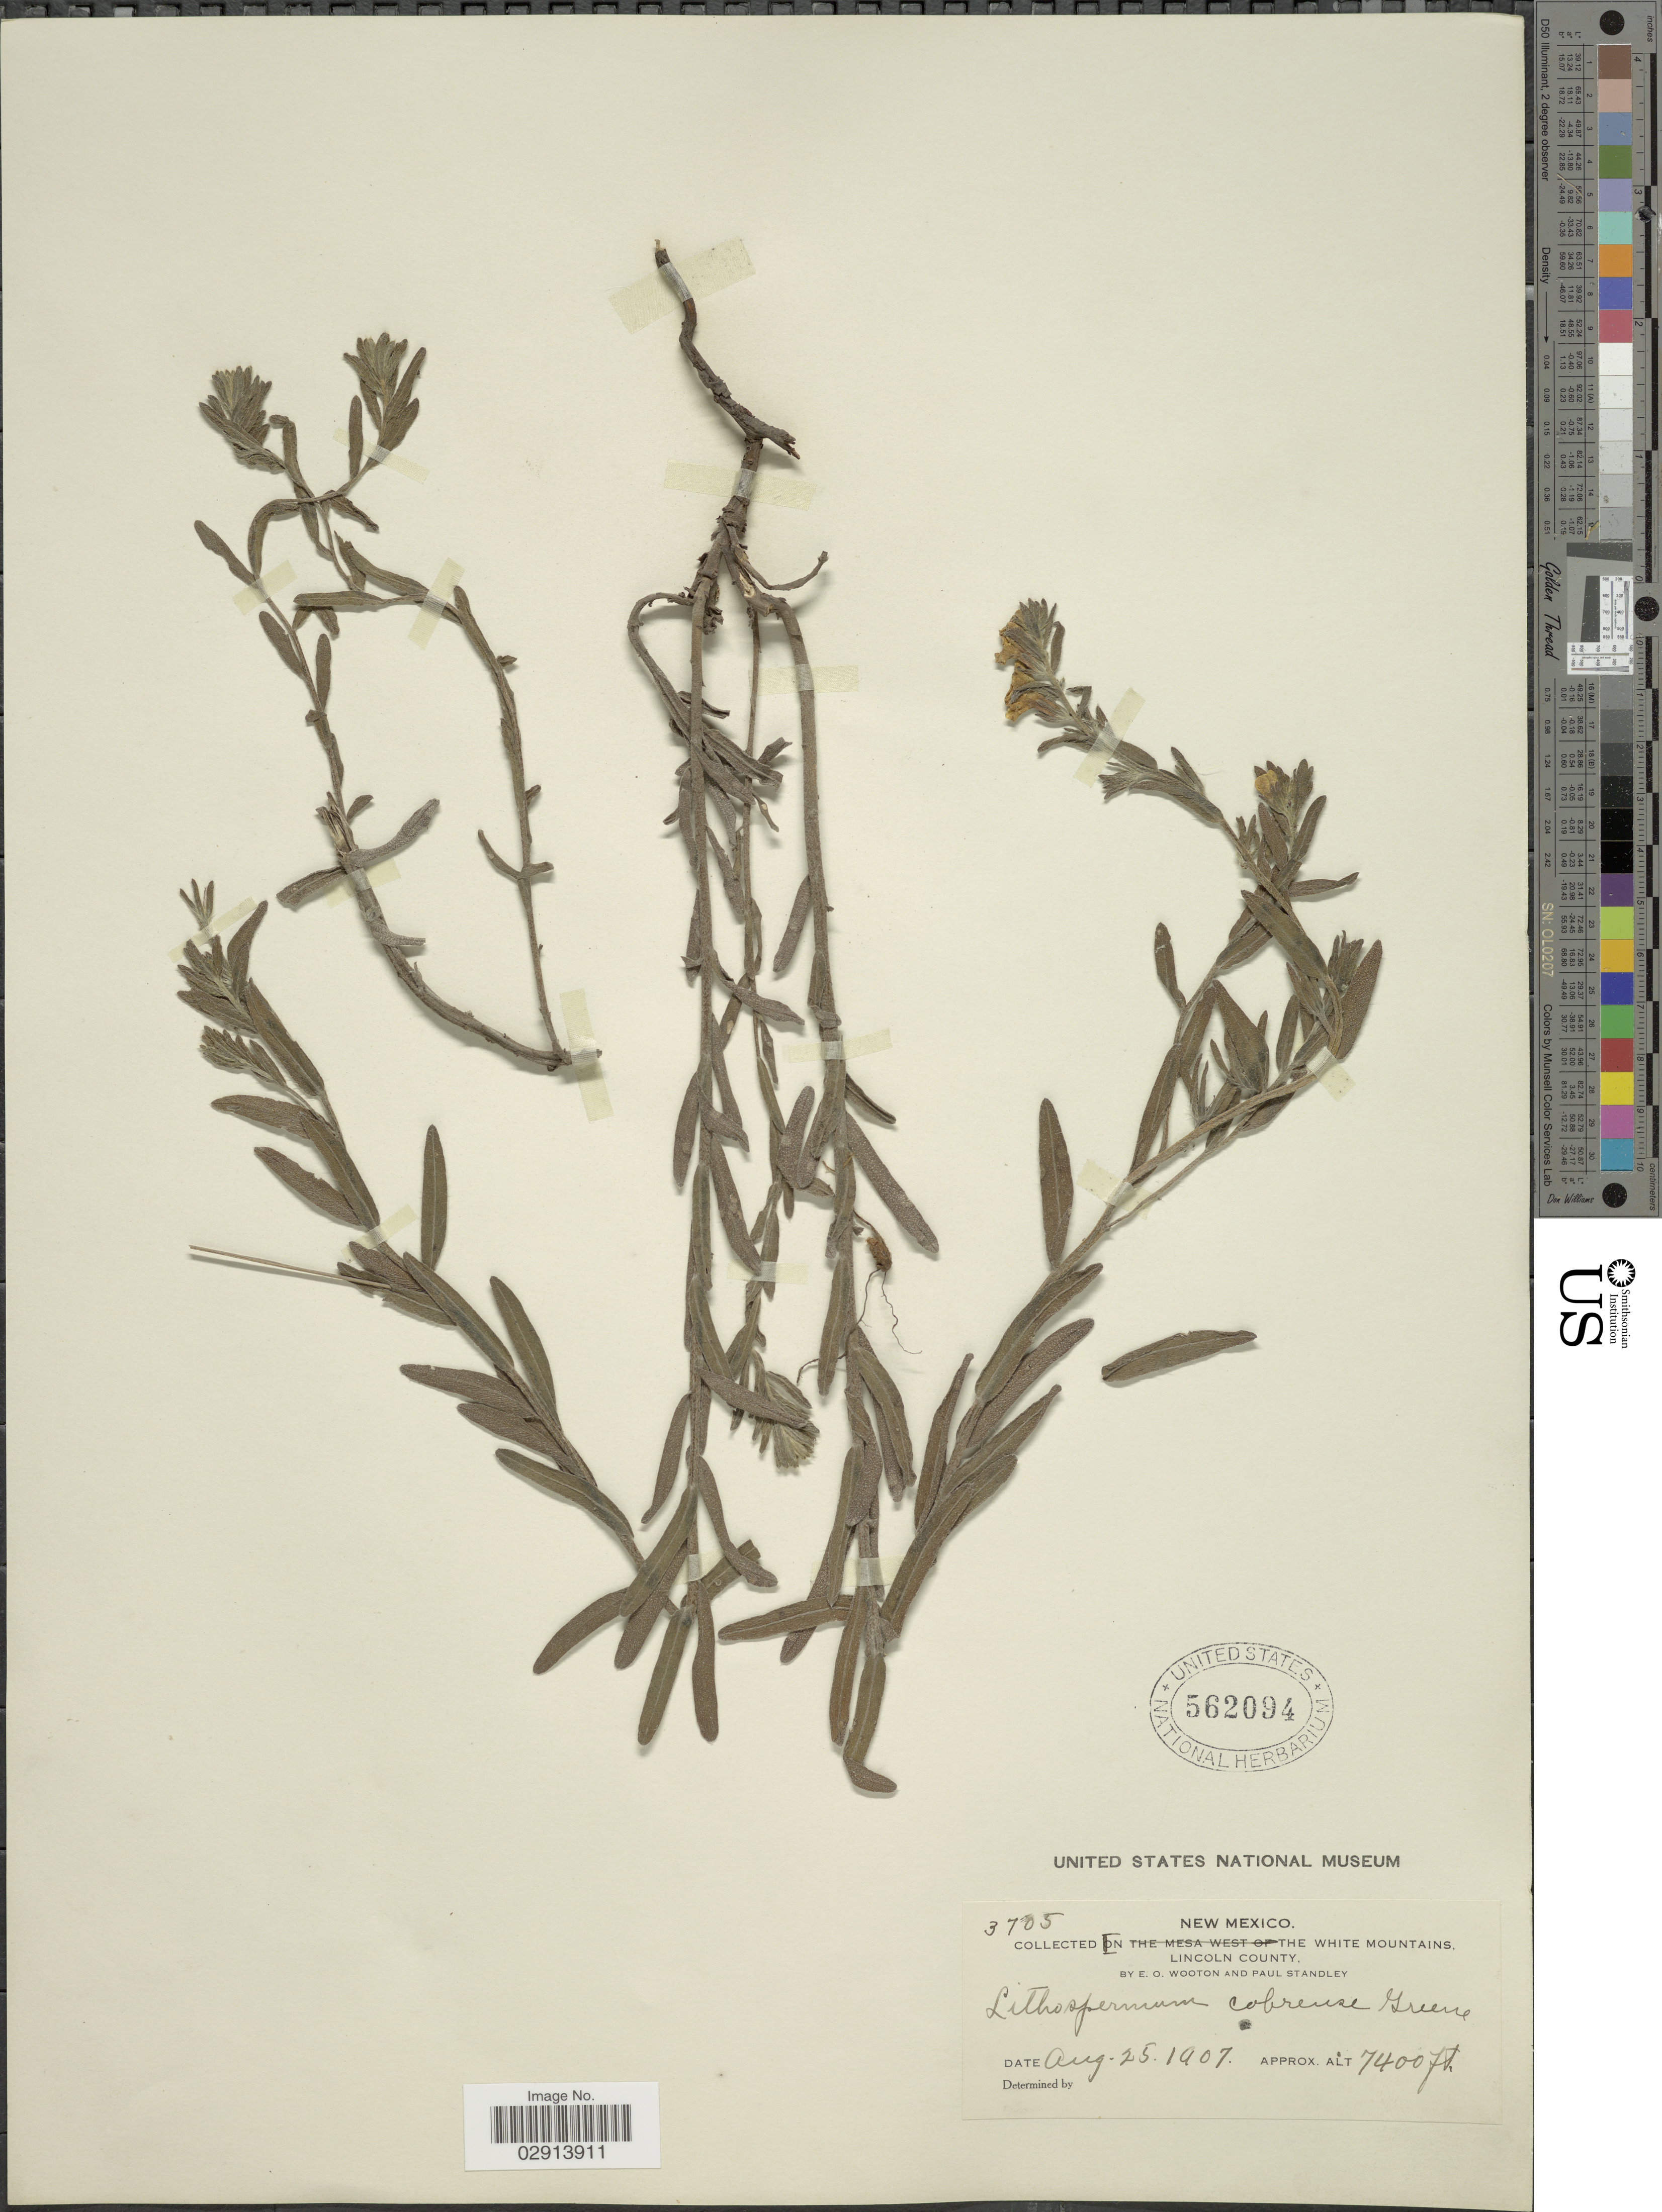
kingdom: Plantae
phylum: Tracheophyta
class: Magnoliopsida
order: Boraginales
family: Boraginaceae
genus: Lithospermum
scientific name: Lithospermum cobrense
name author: Greene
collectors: E. O. Wooton & P. C. Standley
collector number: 3705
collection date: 1907-08-25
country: United States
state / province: New Mexico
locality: The White Mountains, Lincoln County.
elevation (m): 2256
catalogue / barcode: US 562094